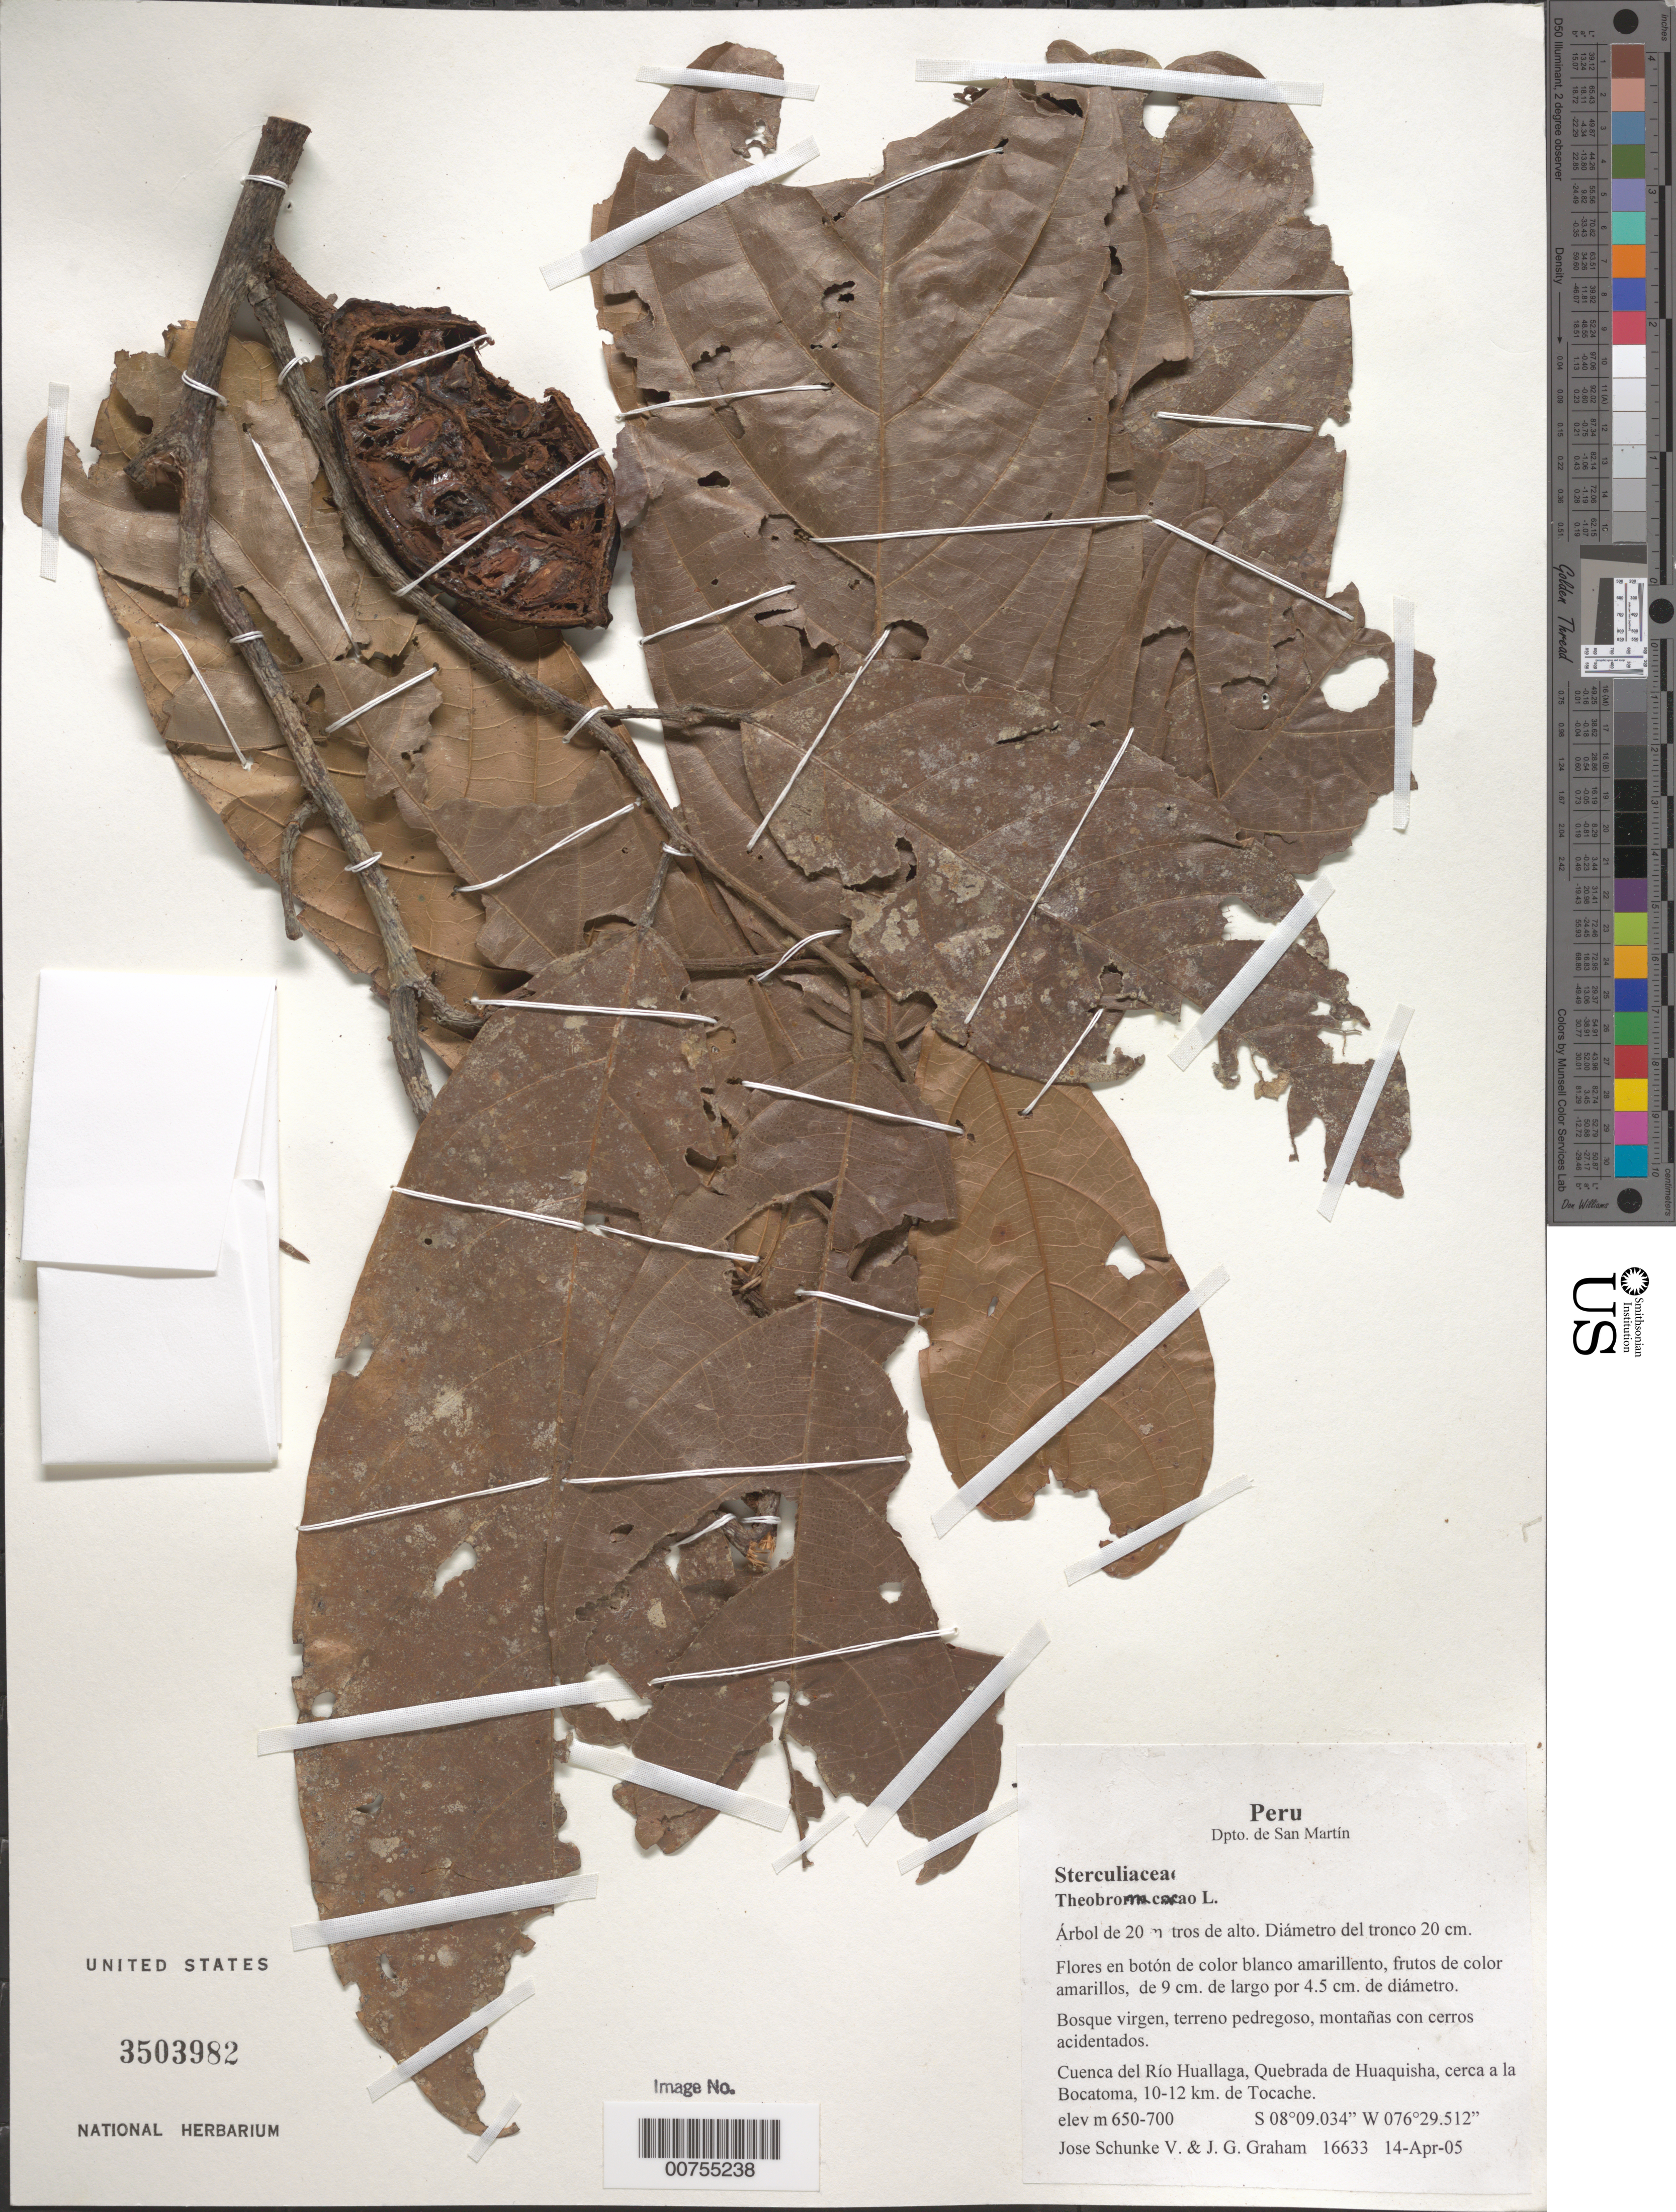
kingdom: Plantae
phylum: Tracheophyta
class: Magnoliopsida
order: Malvales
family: Malvaceae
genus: Theobroma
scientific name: Theobroma cacao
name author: L.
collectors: J. Schunke Vigo & J. Graham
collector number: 16633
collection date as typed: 14 Apr 2005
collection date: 2005-04-14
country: Peru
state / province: San Martín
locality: Cuenca del Río Huallaga, Quebrada de Huaquisha, cerca a la Bocatoma, 10-12 km de Tocache.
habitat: Bosque virgen, terreno pedregoso, montañas con cerros acidentados.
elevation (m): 650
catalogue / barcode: US 3503982